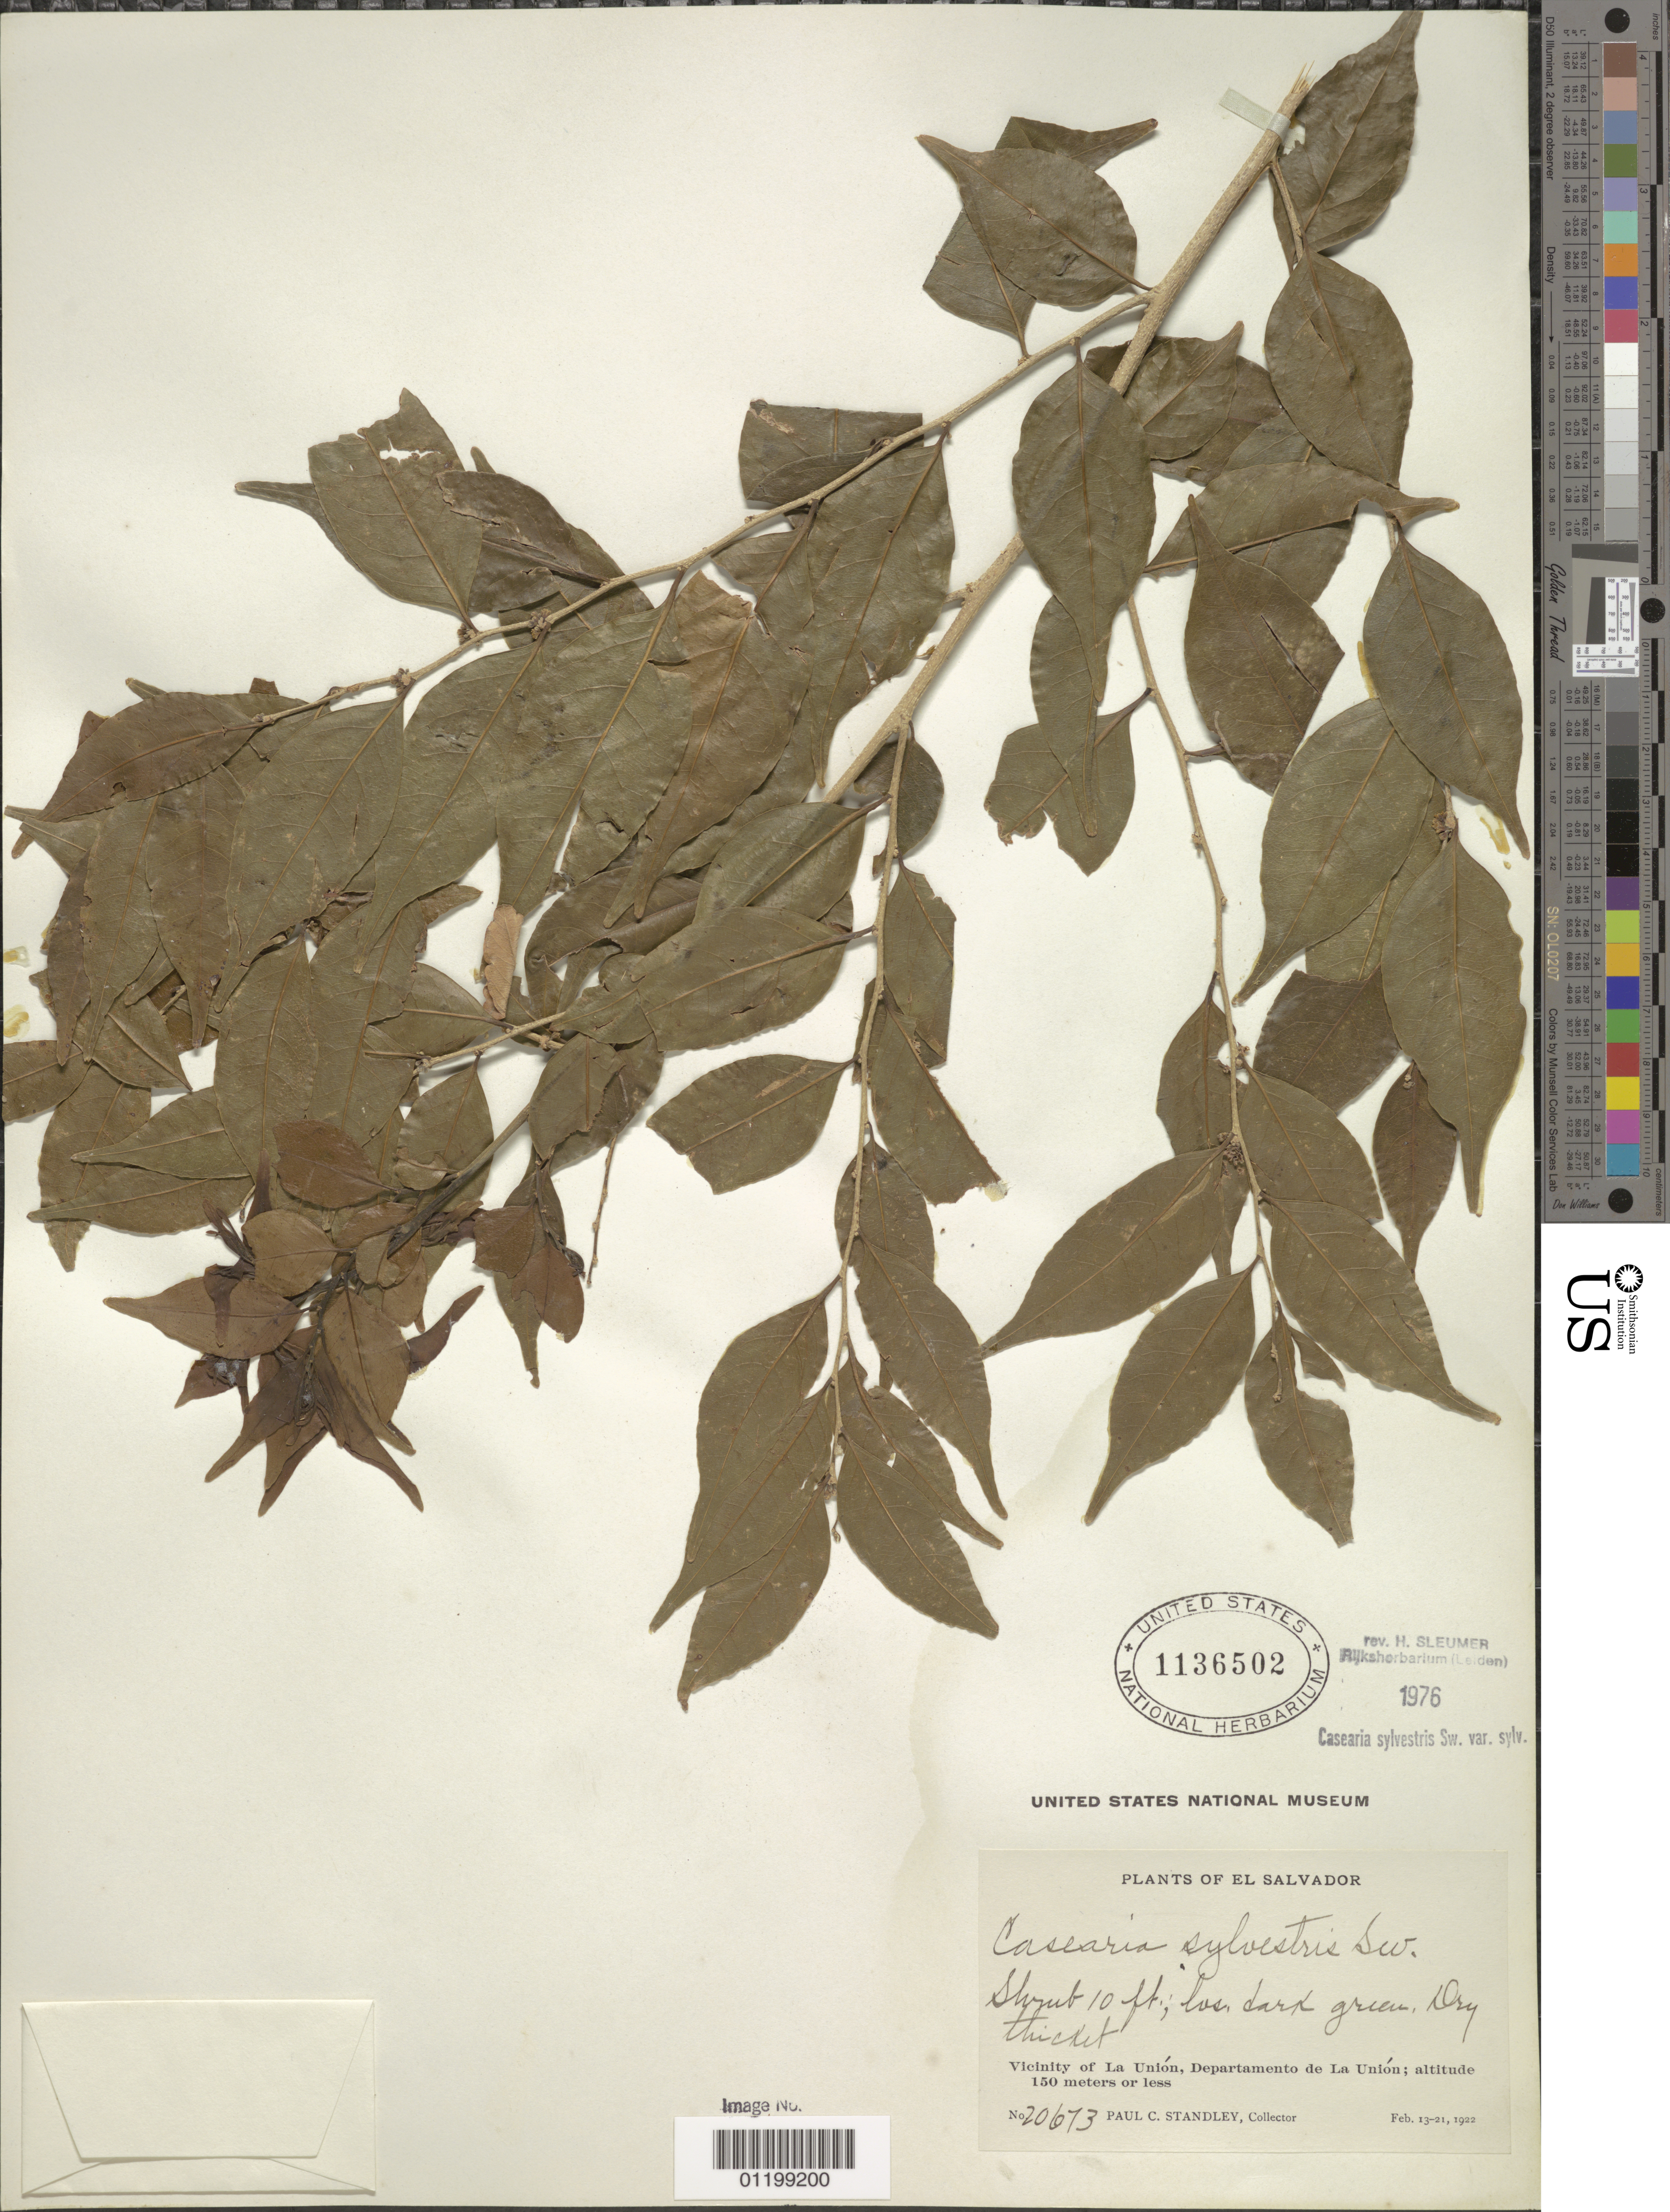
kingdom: Plantae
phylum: Tracheophyta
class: Magnoliopsida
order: Malpighiales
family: Salicaceae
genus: Casearia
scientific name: Casearia sylvestris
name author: Sw.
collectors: P. C. Standley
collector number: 20673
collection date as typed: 13 Feb 1922 to 21 Feb 1922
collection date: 1922-02-13/1922-02-21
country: El Salvador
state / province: La Unión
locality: Vicinity of La Union.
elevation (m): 150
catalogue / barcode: US 1136502